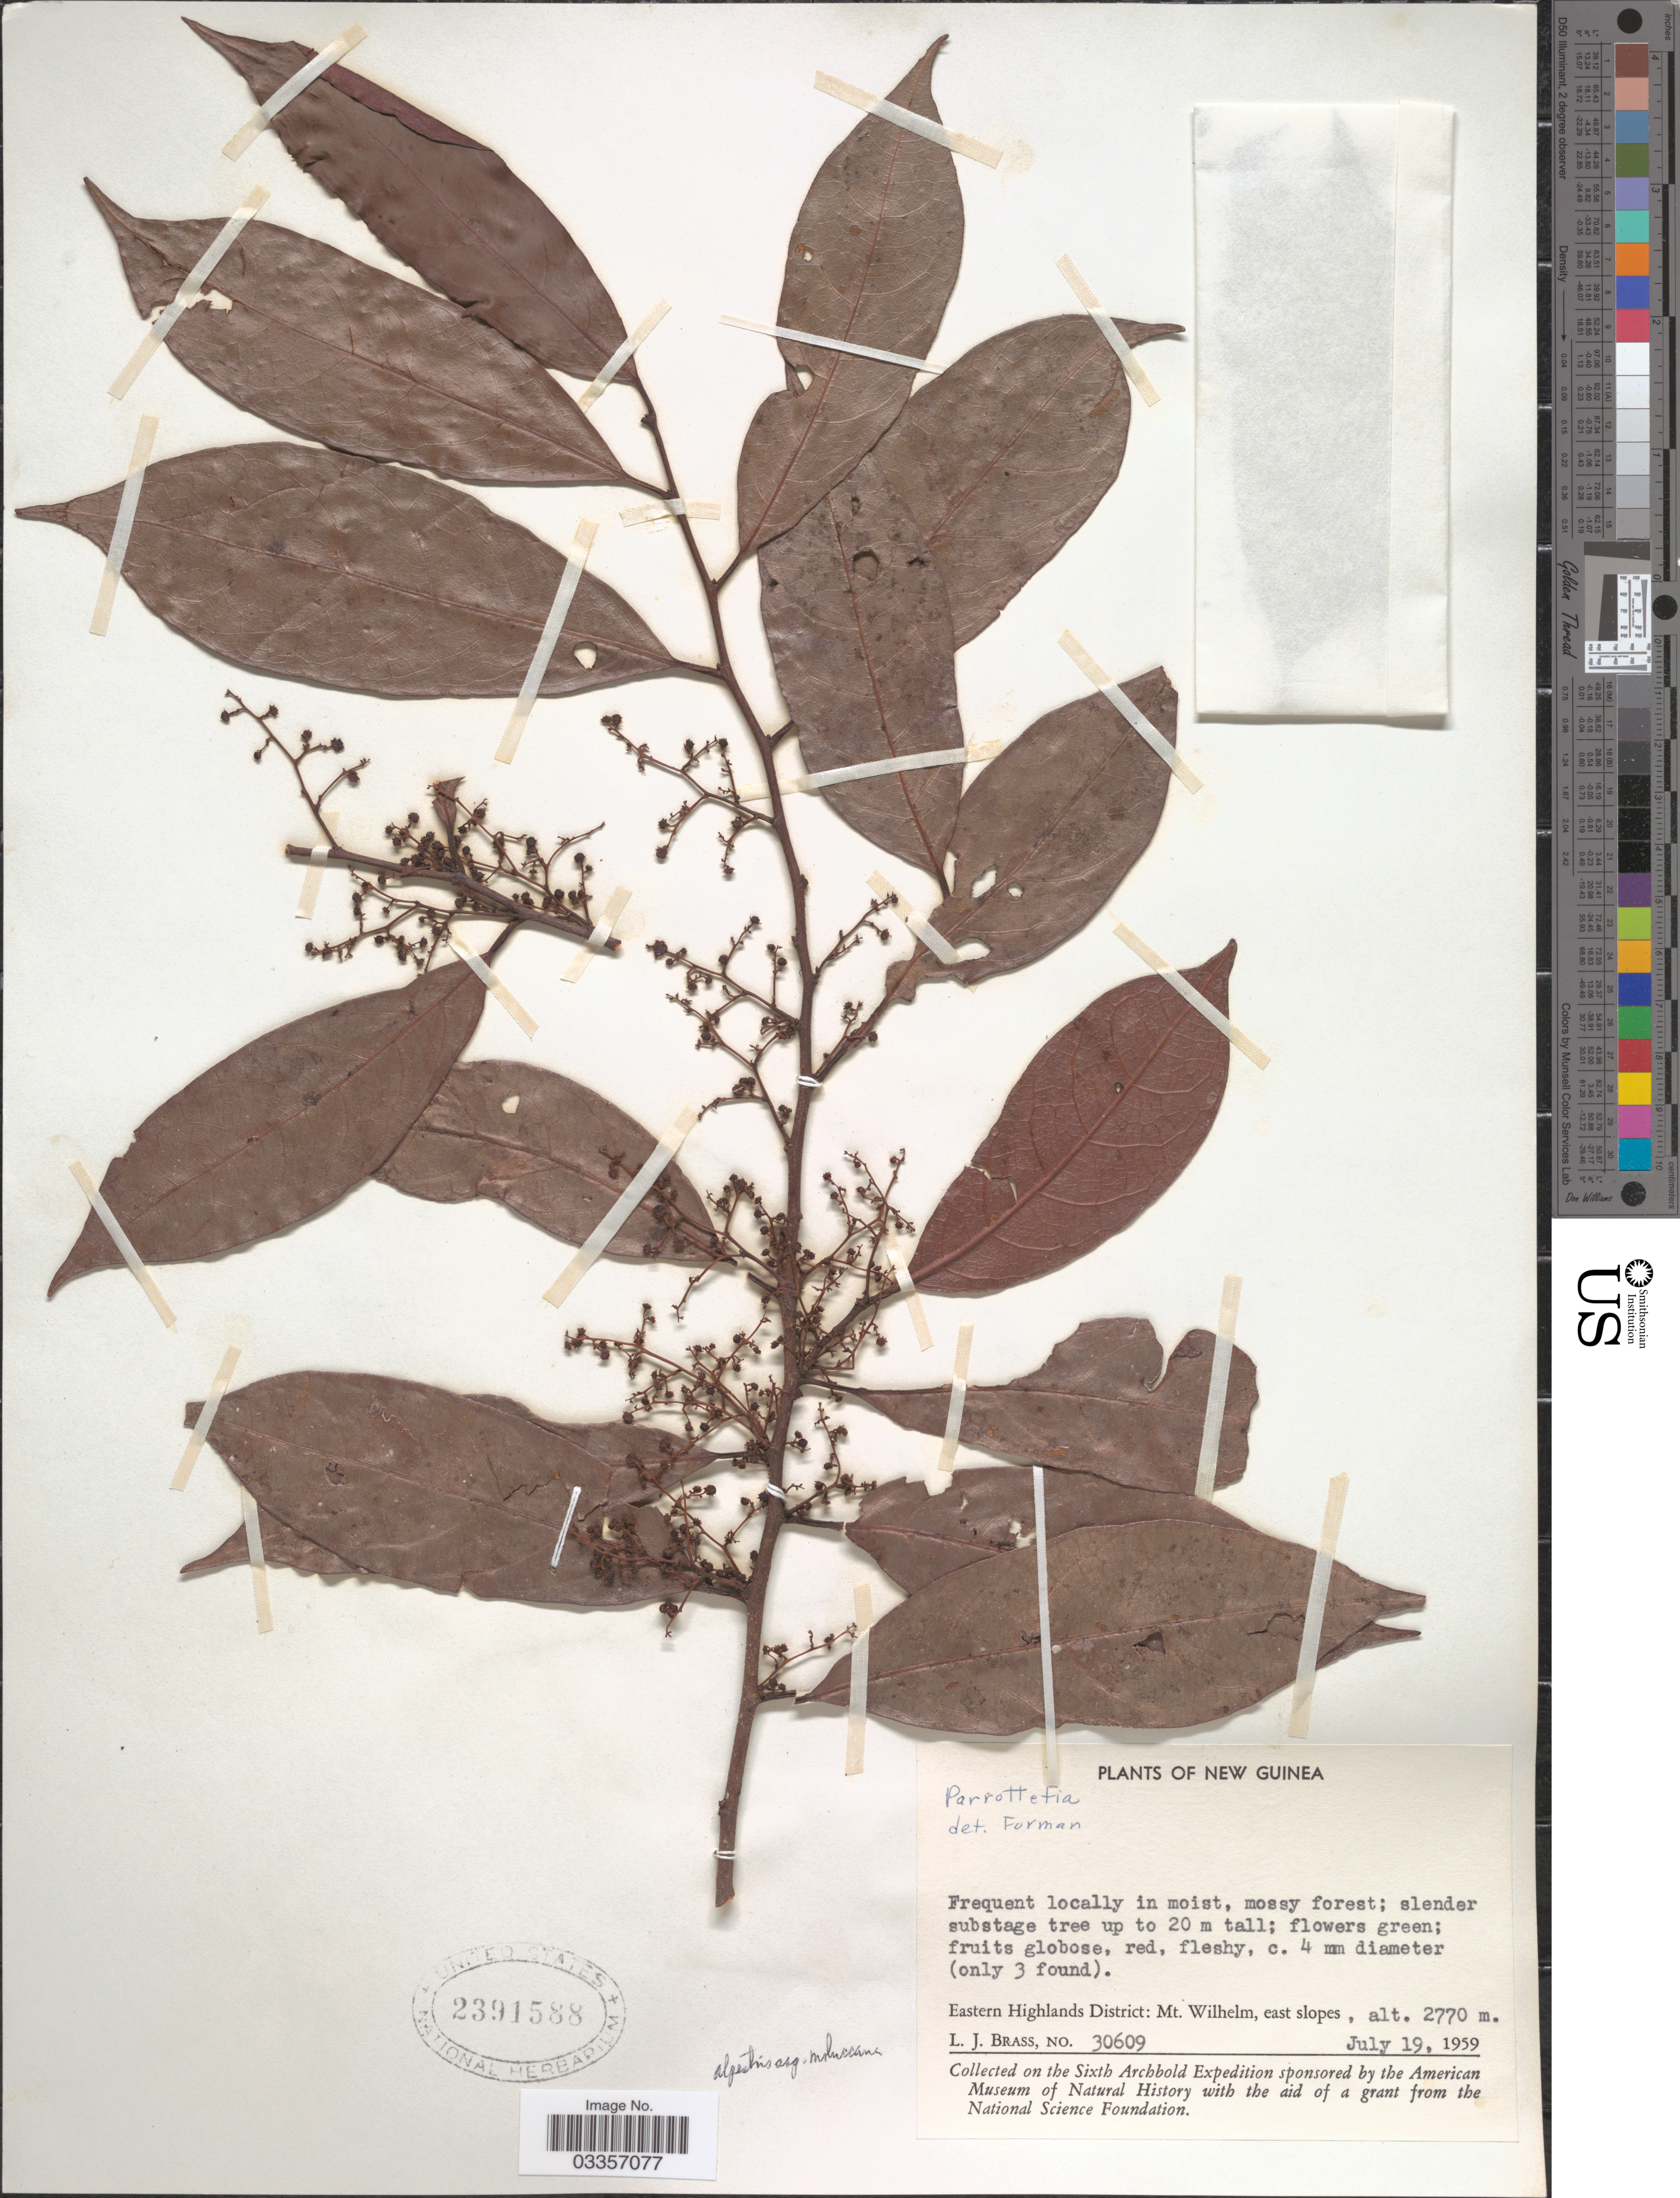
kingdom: Plantae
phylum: Tracheophyta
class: Magnoliopsida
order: Huerteales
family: Dipentodontaceae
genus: Perrottetia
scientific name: Perrottetia alpestris subsp. moluccana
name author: (Blume) Ding Hou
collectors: L. J. Brass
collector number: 30609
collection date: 1959-07-19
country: Papua New Guinea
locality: New Guinea, Eastern Highlands District: Mt. Wilhelm, east slopes.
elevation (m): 2770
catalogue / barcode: US 2391588